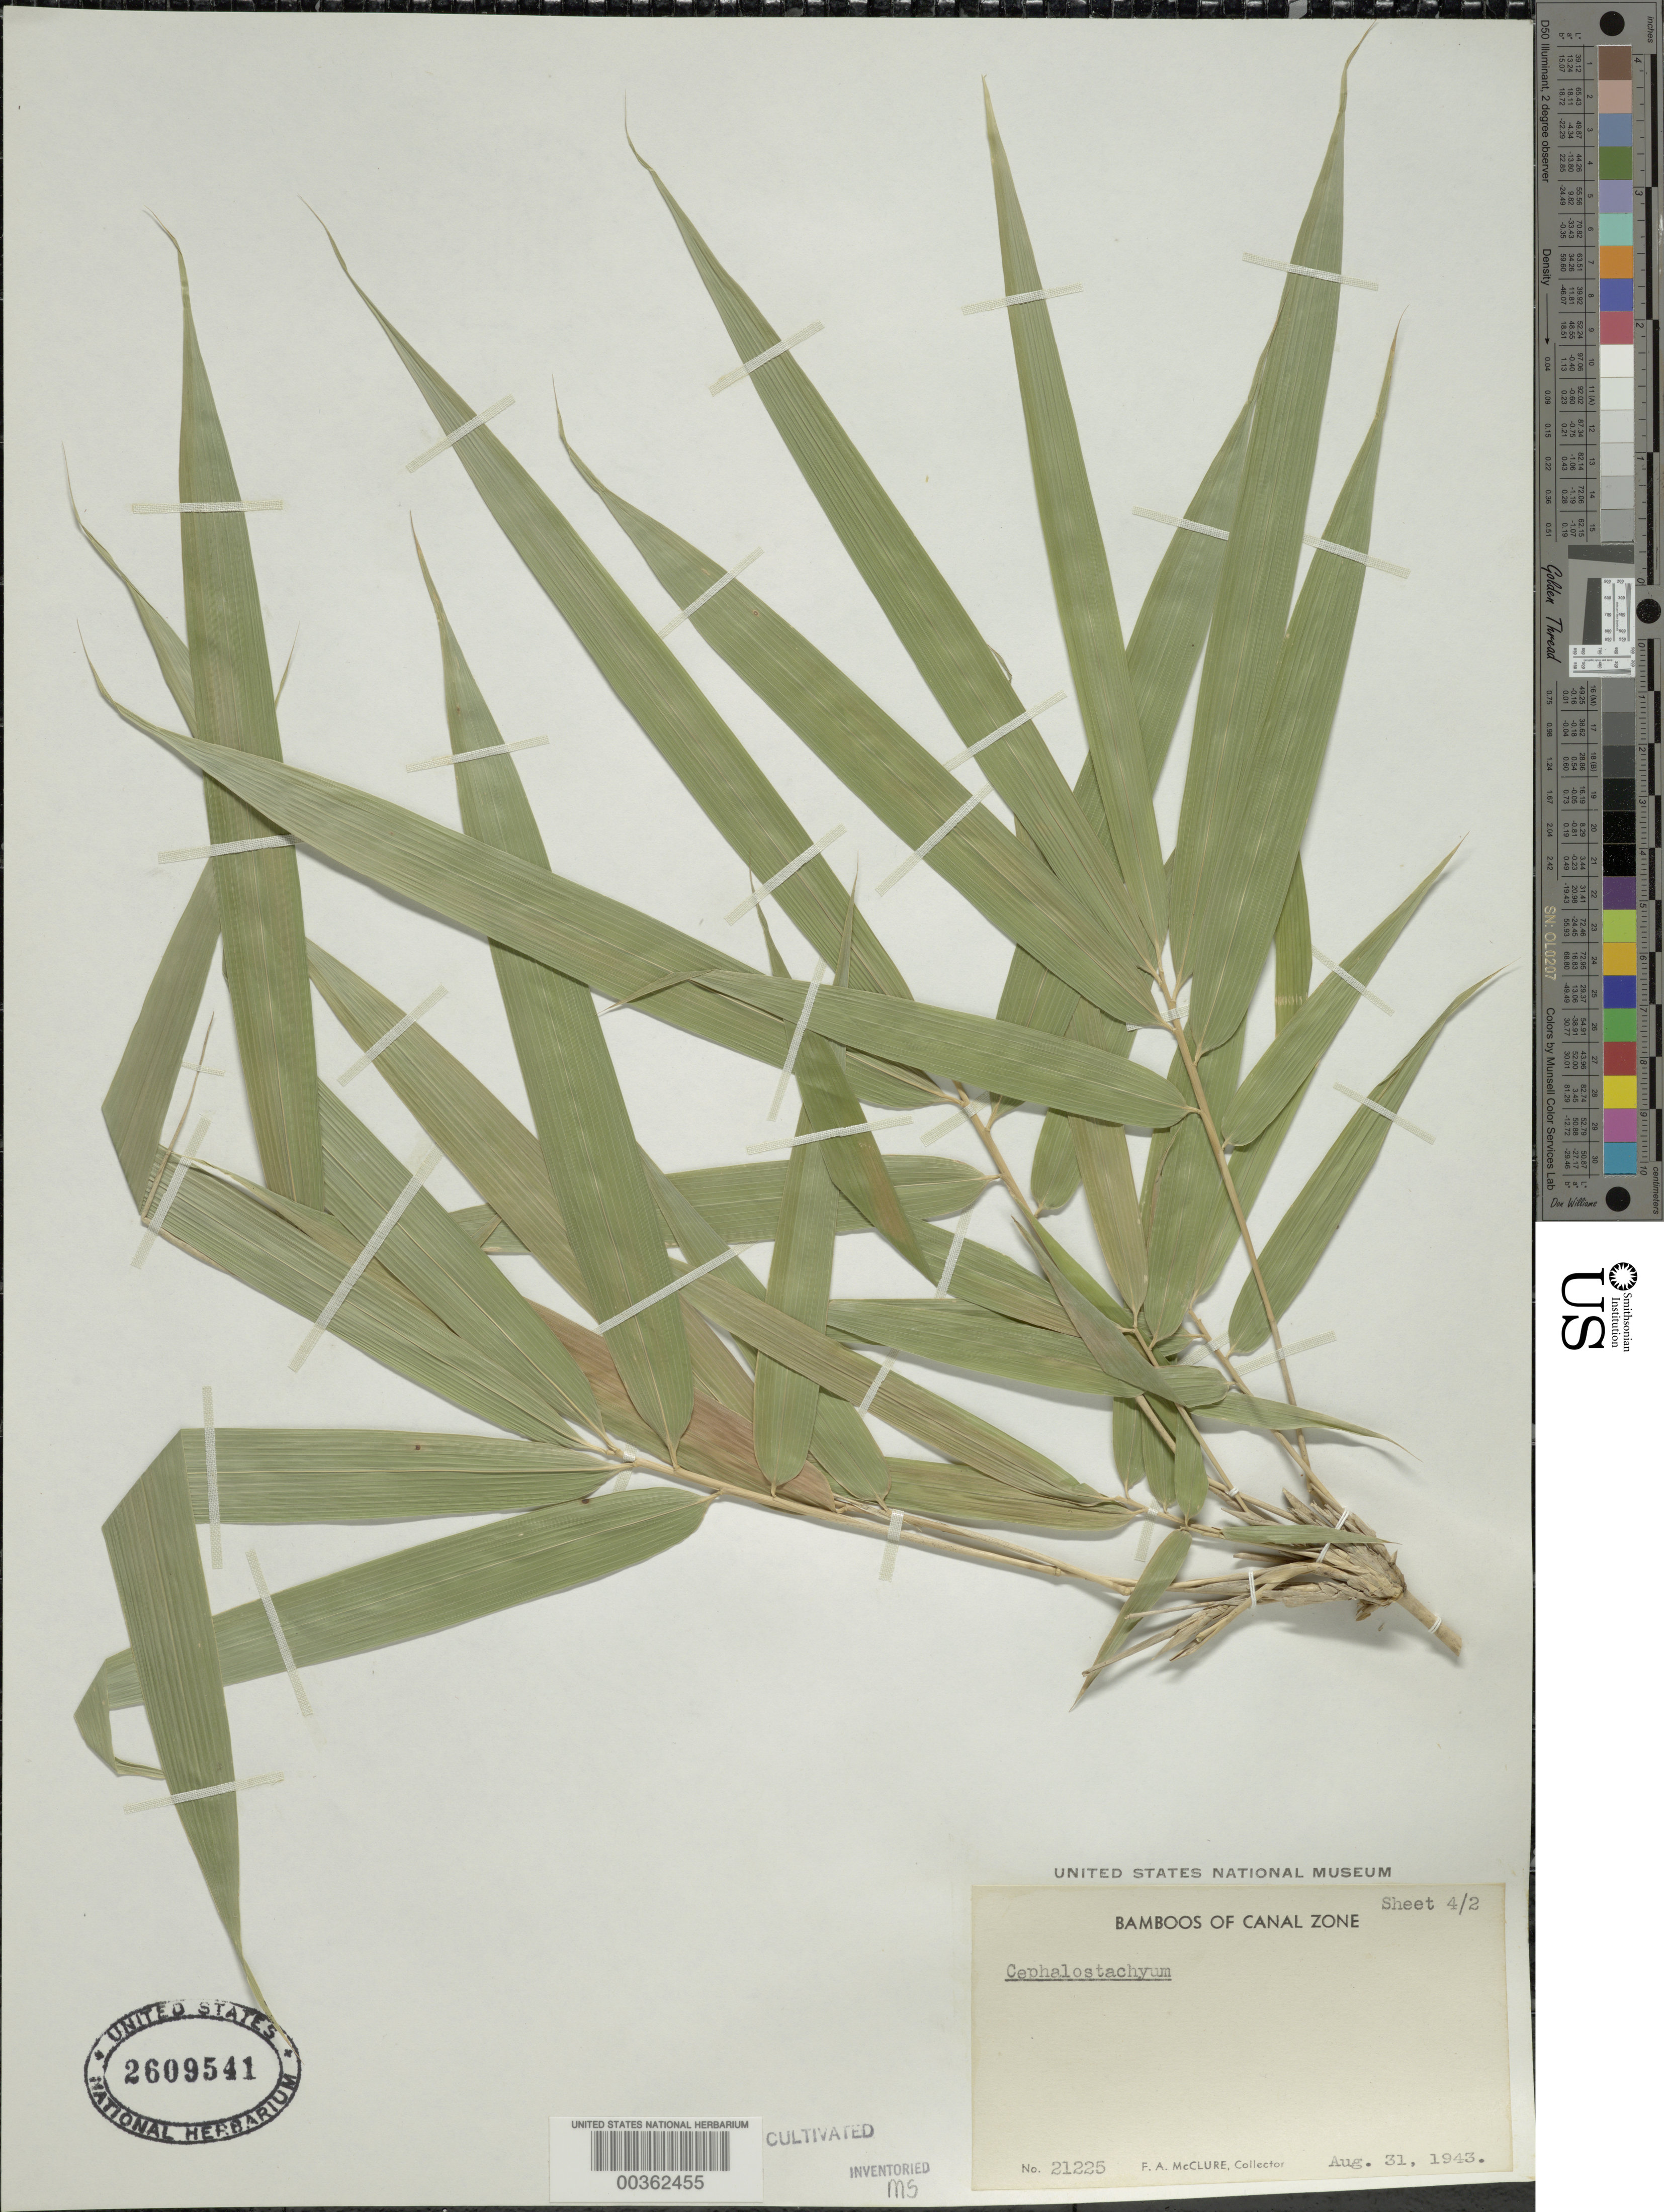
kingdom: Plantae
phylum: Tracheophyta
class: Liliopsida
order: Poales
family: Poaceae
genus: Cephalostachyum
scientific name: Cephalostachyum sp.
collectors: F. A. McClure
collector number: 21225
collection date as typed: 31 Aug 1943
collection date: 1943-08-31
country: Panama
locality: Esperimental station-summit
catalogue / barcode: US 2609541